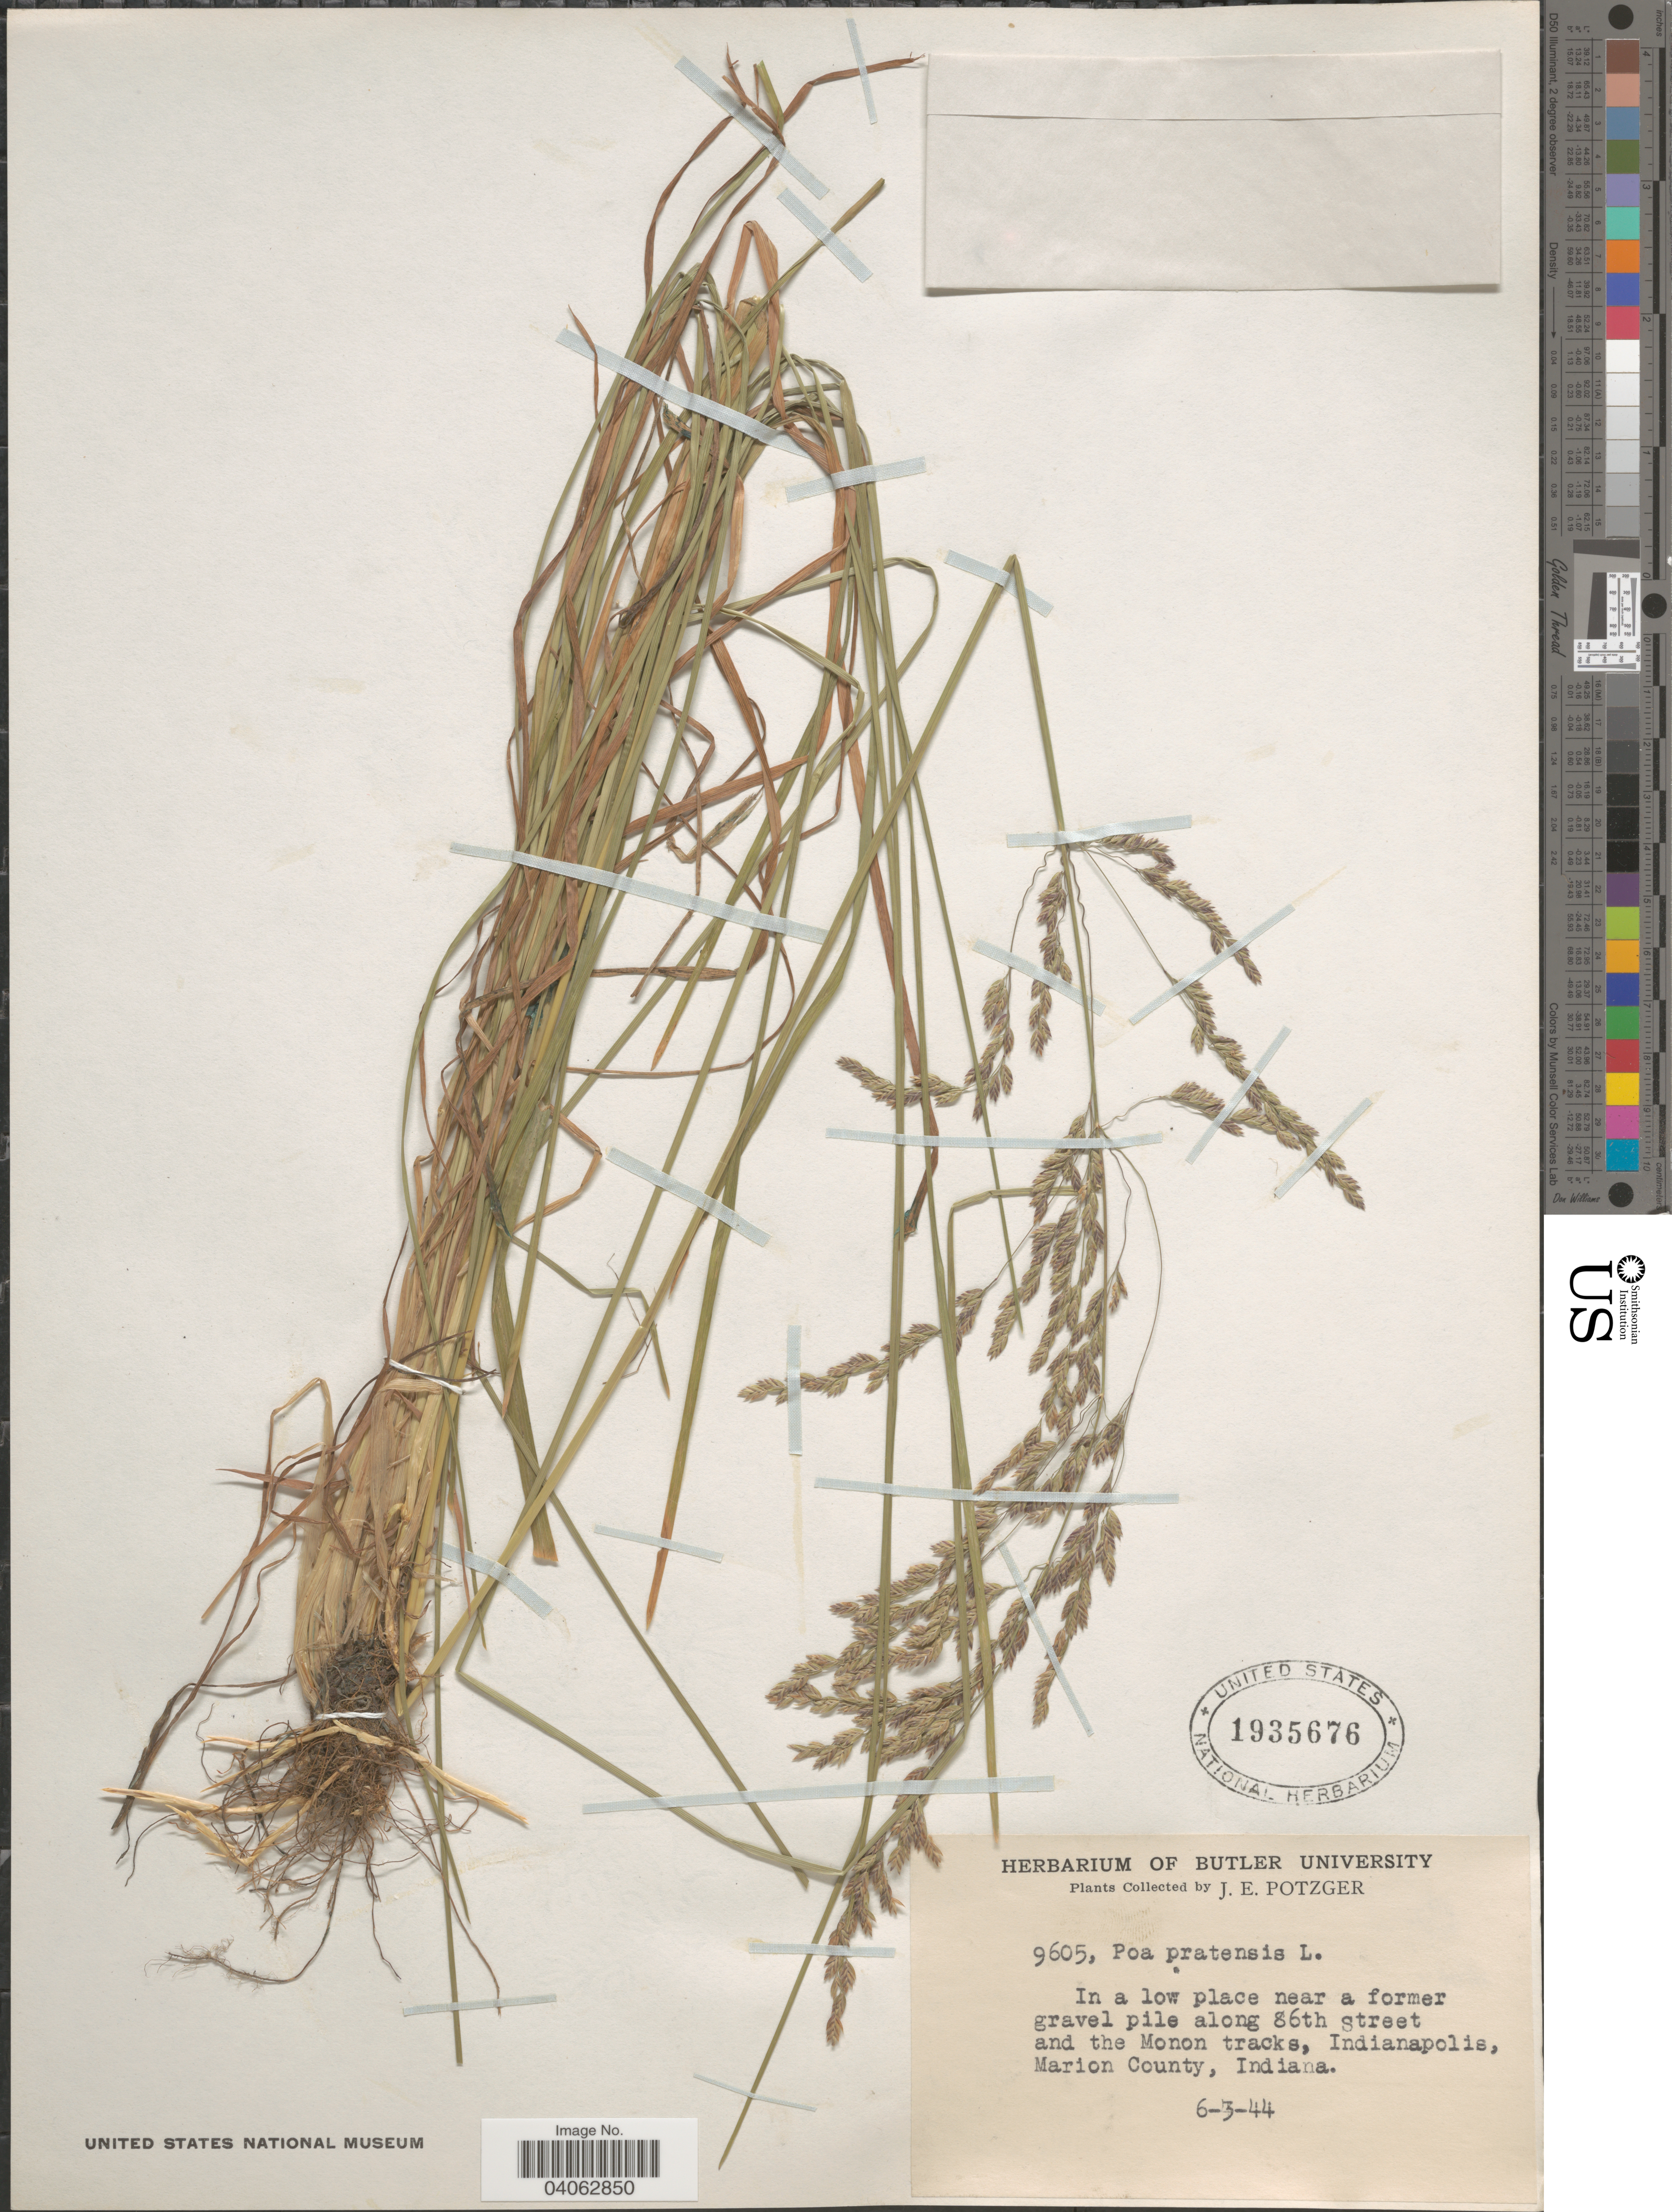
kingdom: Plantae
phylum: Tracheophyta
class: Liliopsida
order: Poales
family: Poaceae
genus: Poa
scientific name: Poa pratensis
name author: L.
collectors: J. Potzger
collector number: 9605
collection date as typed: Transcribed d/m/y: 3/6/44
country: United States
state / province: Indiana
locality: In a low place near a former gravel pile along 86th Street and the Monon tracks, Indianapolis, Marion County.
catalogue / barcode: US 1935676